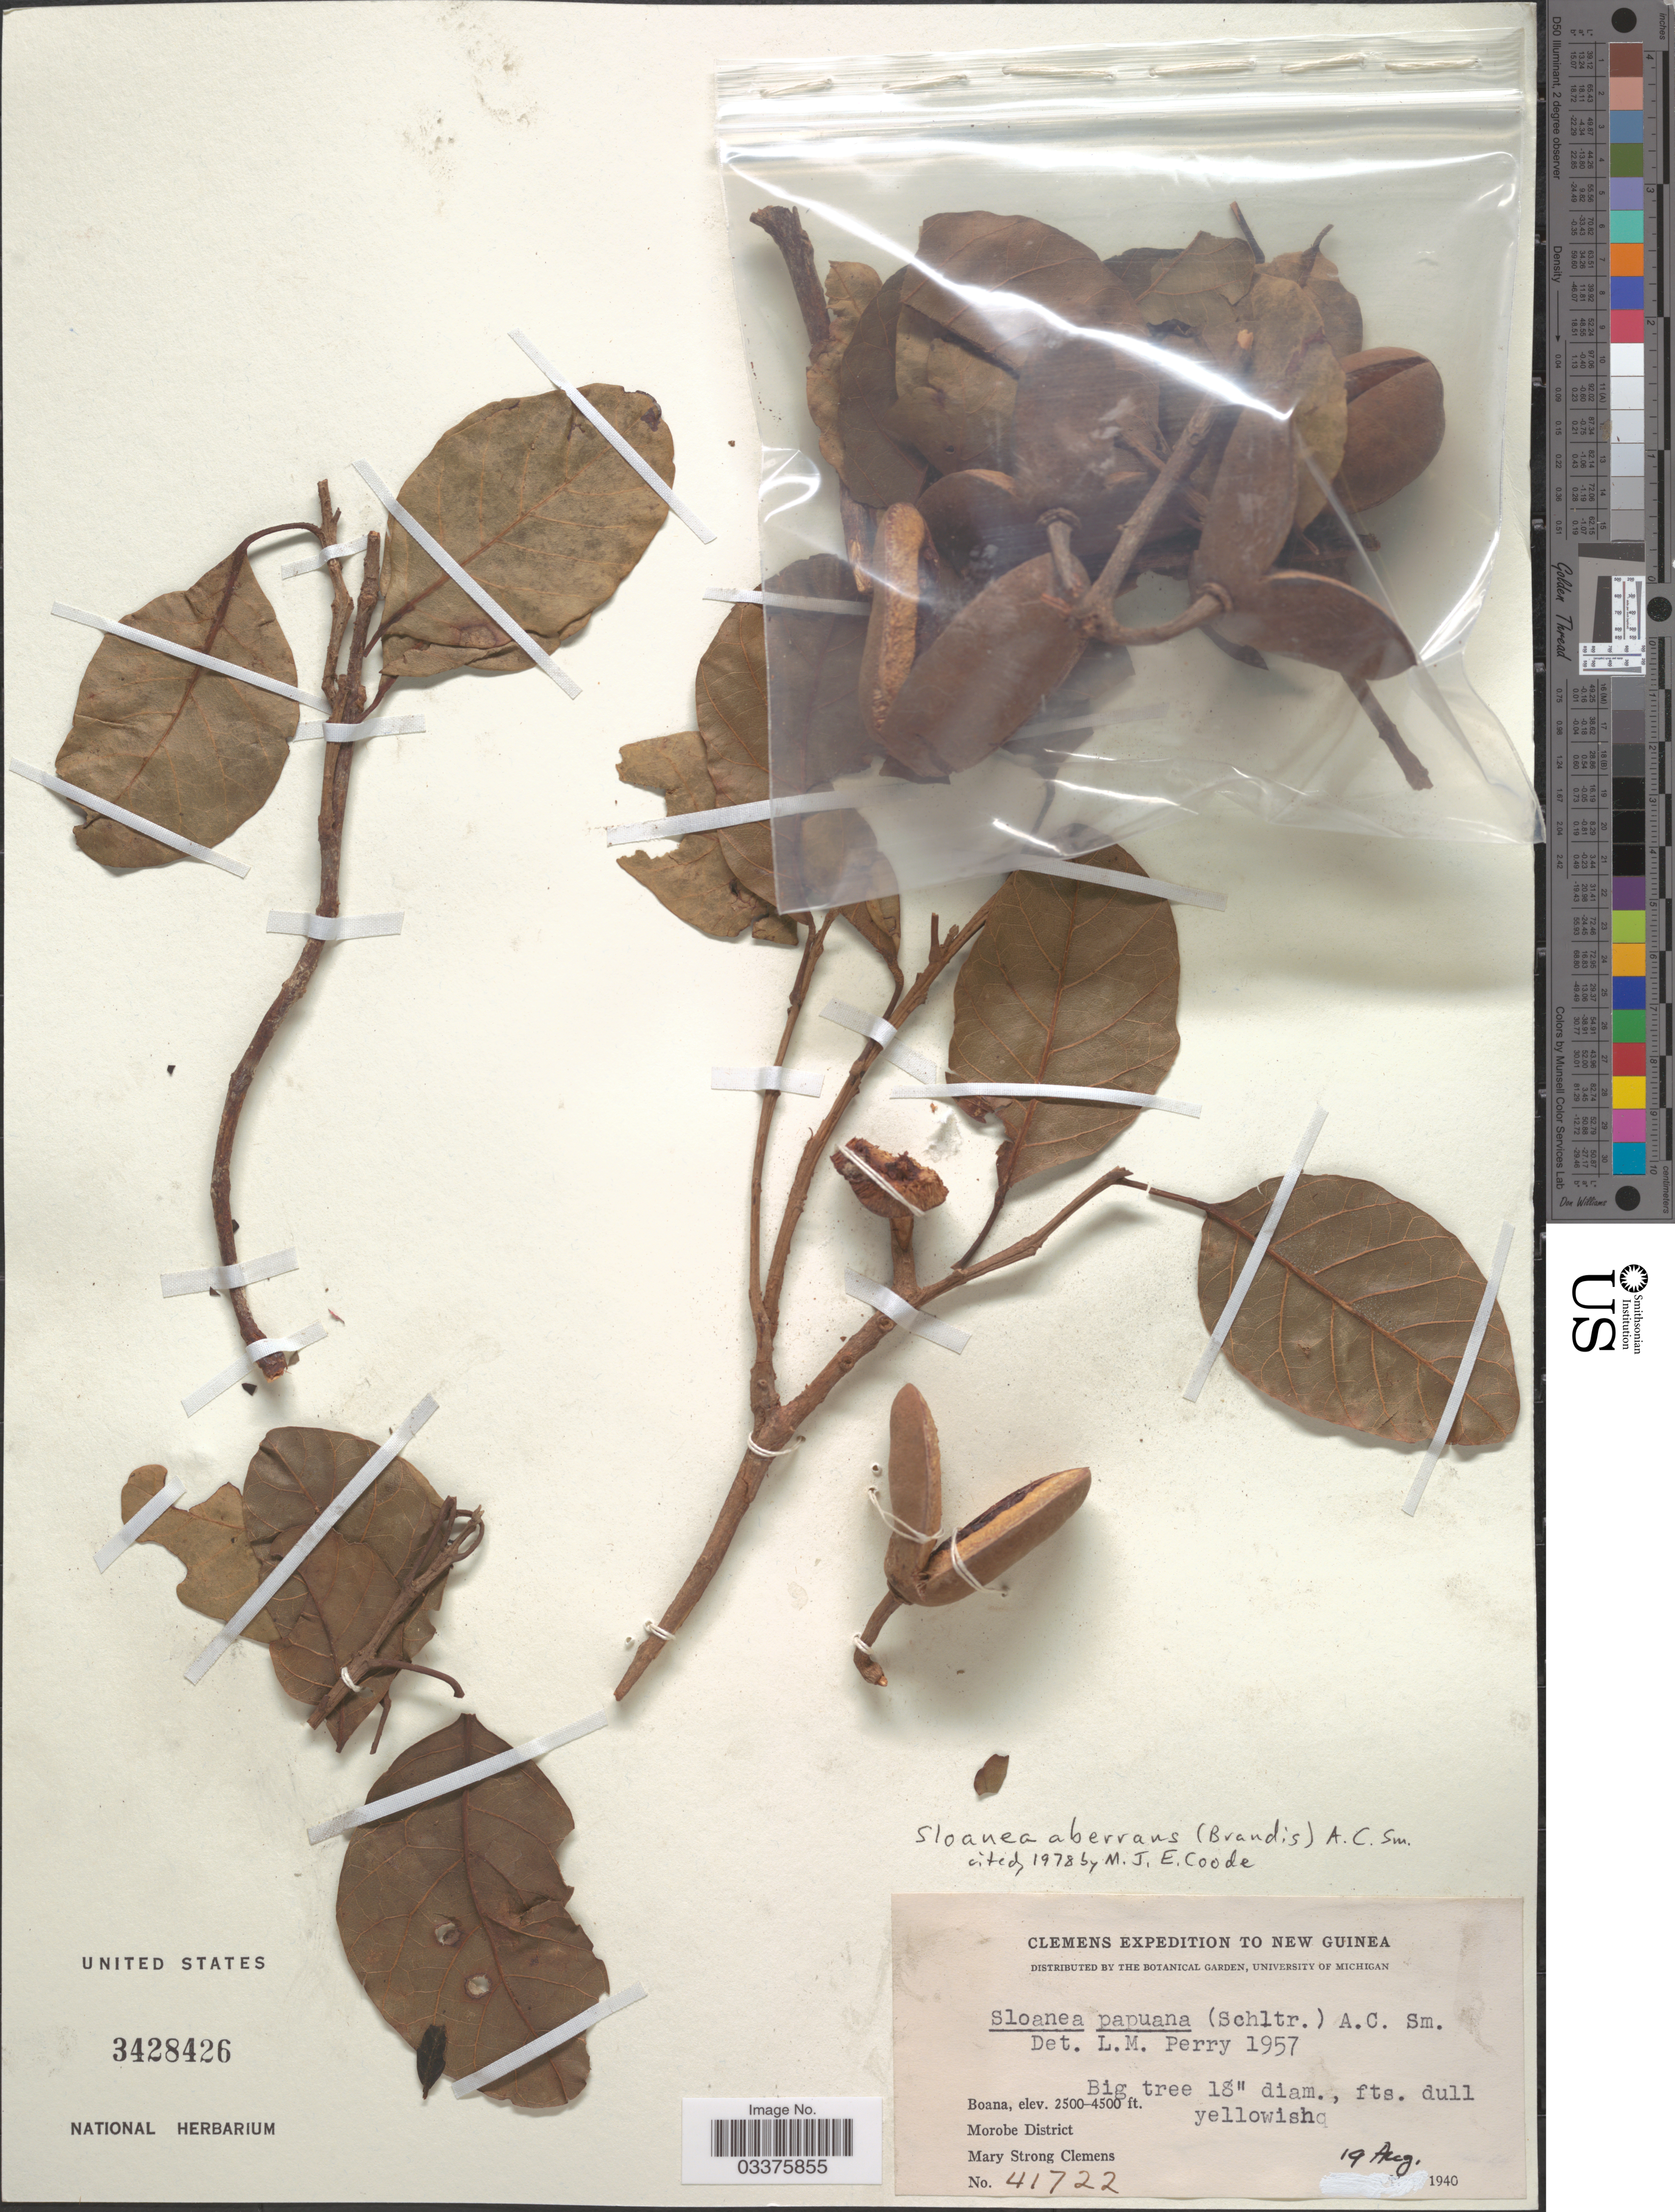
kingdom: Plantae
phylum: Tracheophyta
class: Magnoliopsida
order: Oxalidales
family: Elaeocarpaceae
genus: Sloanea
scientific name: Sloanea aberrans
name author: A.C. Sm.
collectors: M. S. Clemens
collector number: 41722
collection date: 1940-08-19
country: Papua New Guinea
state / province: Morobe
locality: New Guinea. Morobe District. Boana.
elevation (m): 762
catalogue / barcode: US 3428426